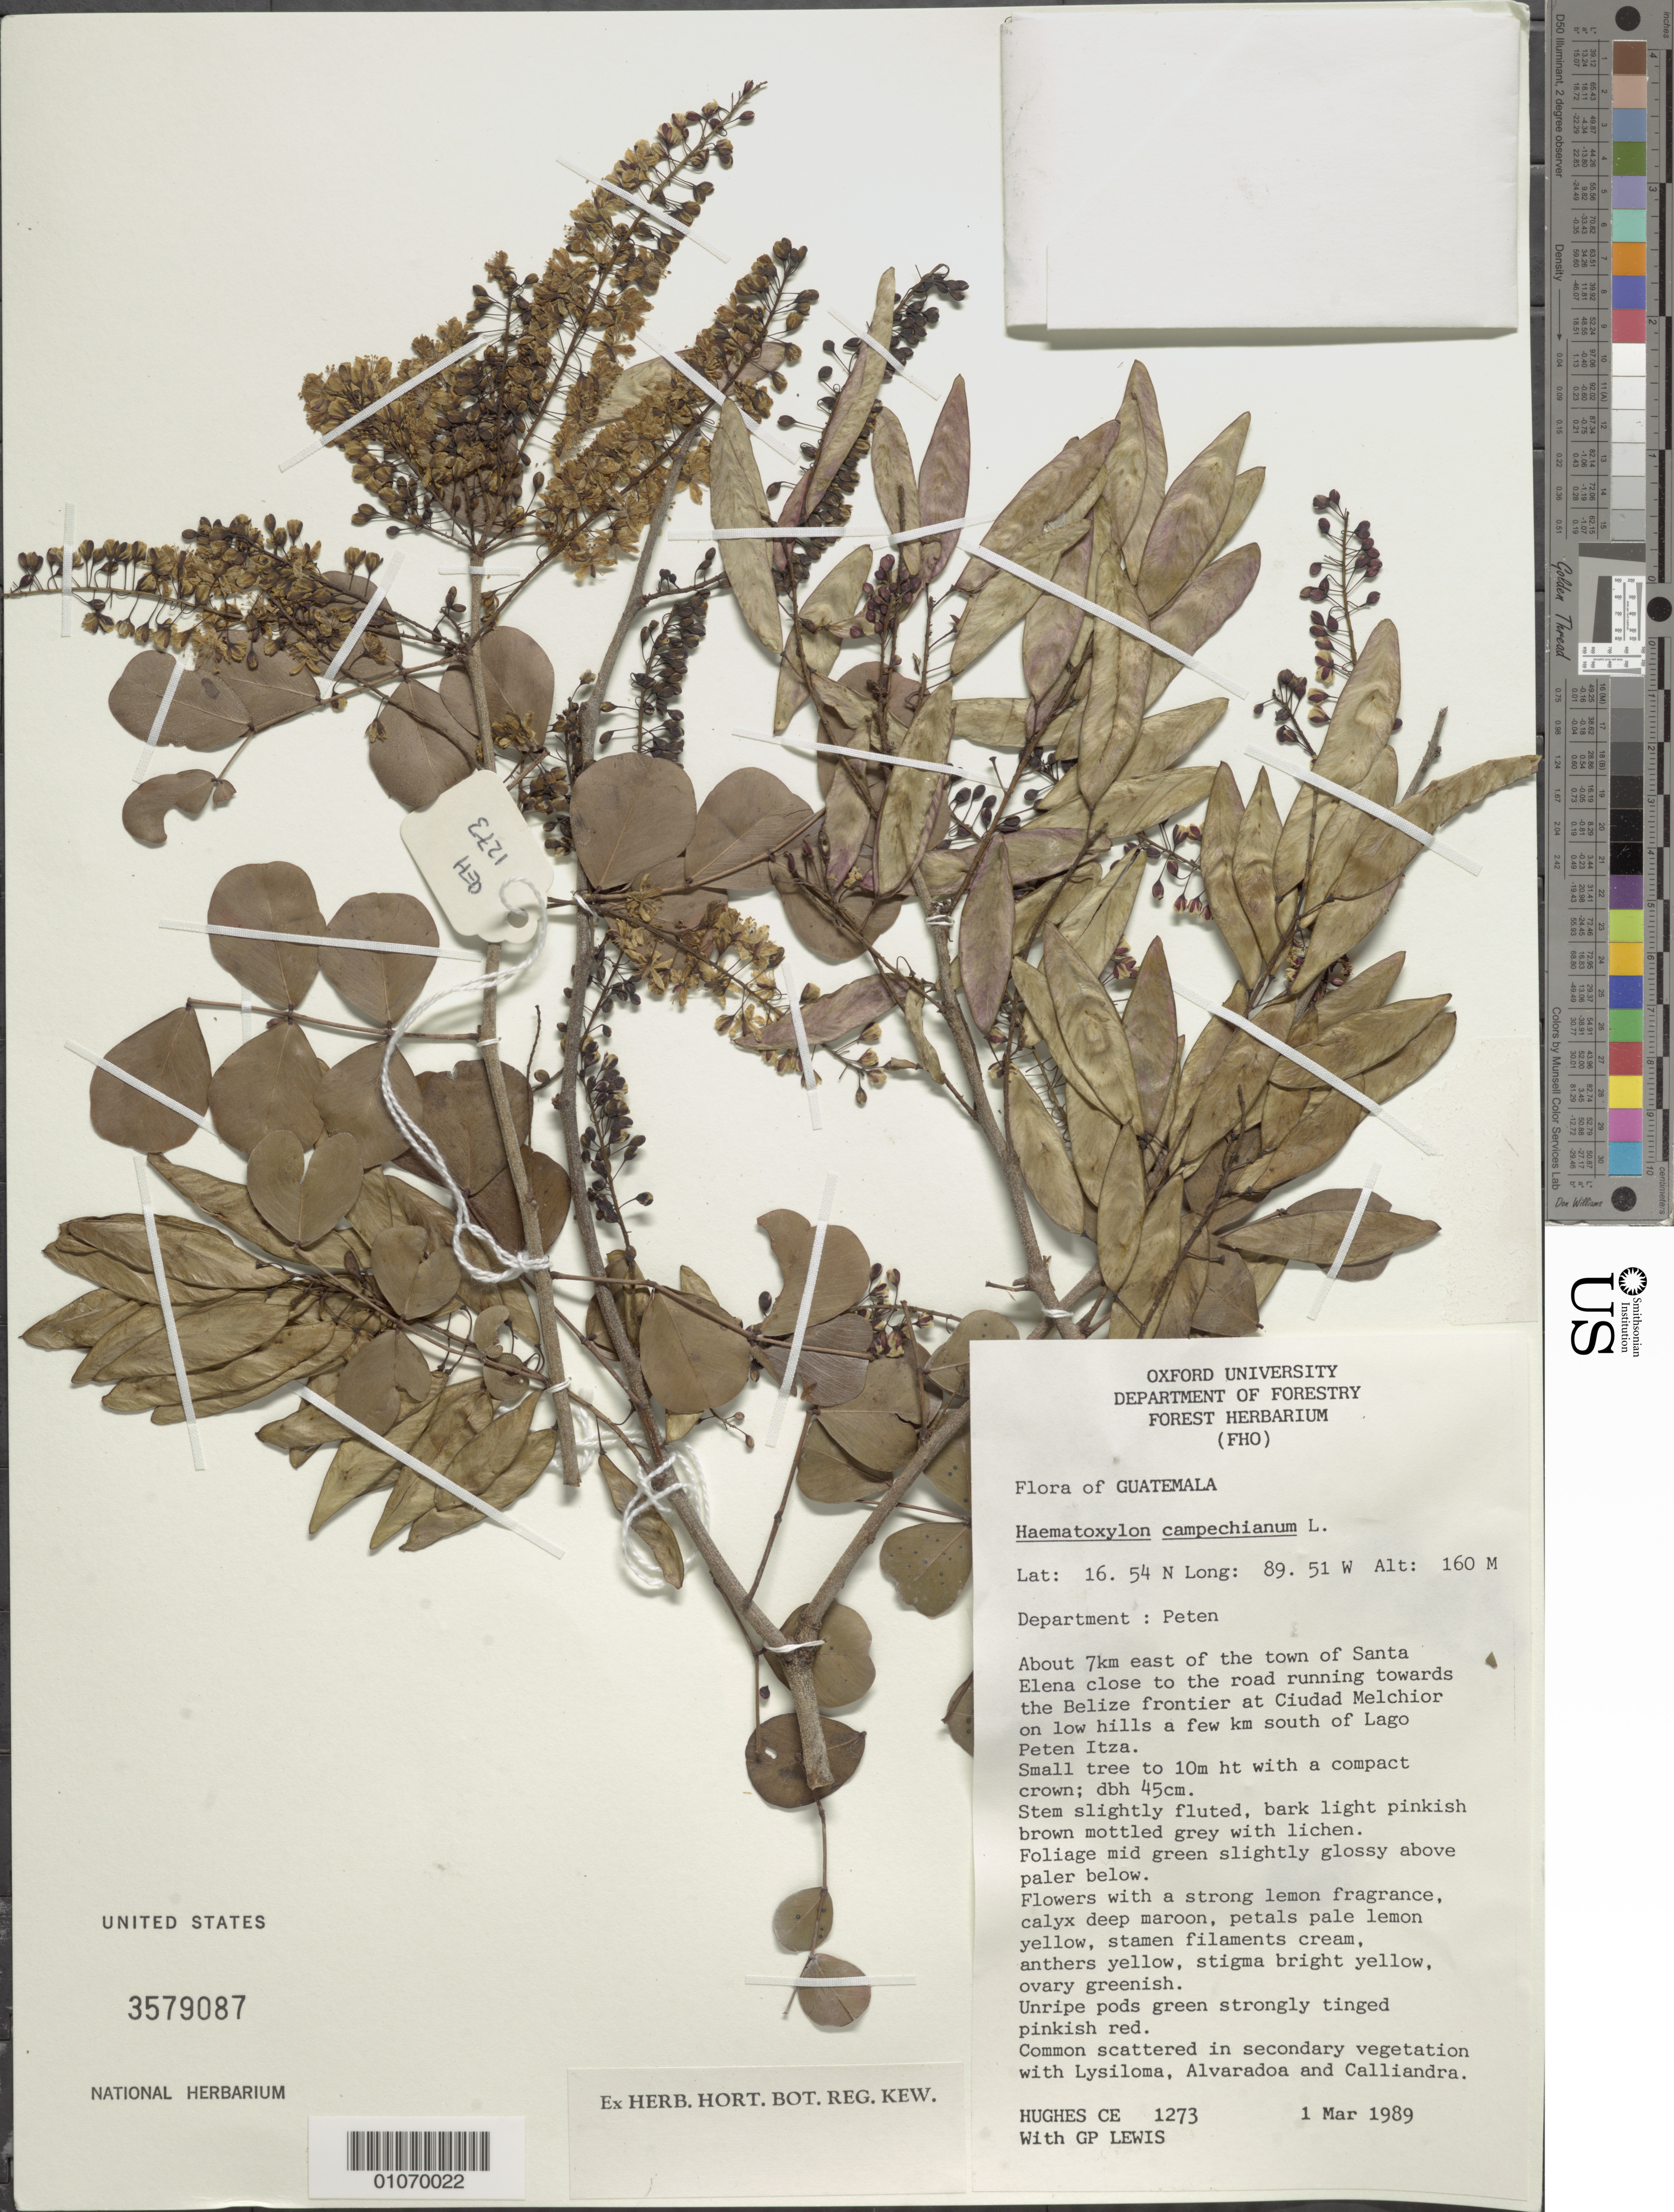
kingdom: Plantae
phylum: Tracheophyta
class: Magnoliopsida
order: Fabales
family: Fabaceae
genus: Haematoxylum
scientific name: Haematoxylum campechianum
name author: L.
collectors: C. Hughes & G. P. Lewis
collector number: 1273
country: Guatemala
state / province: El Petén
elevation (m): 160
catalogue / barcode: US 3579087